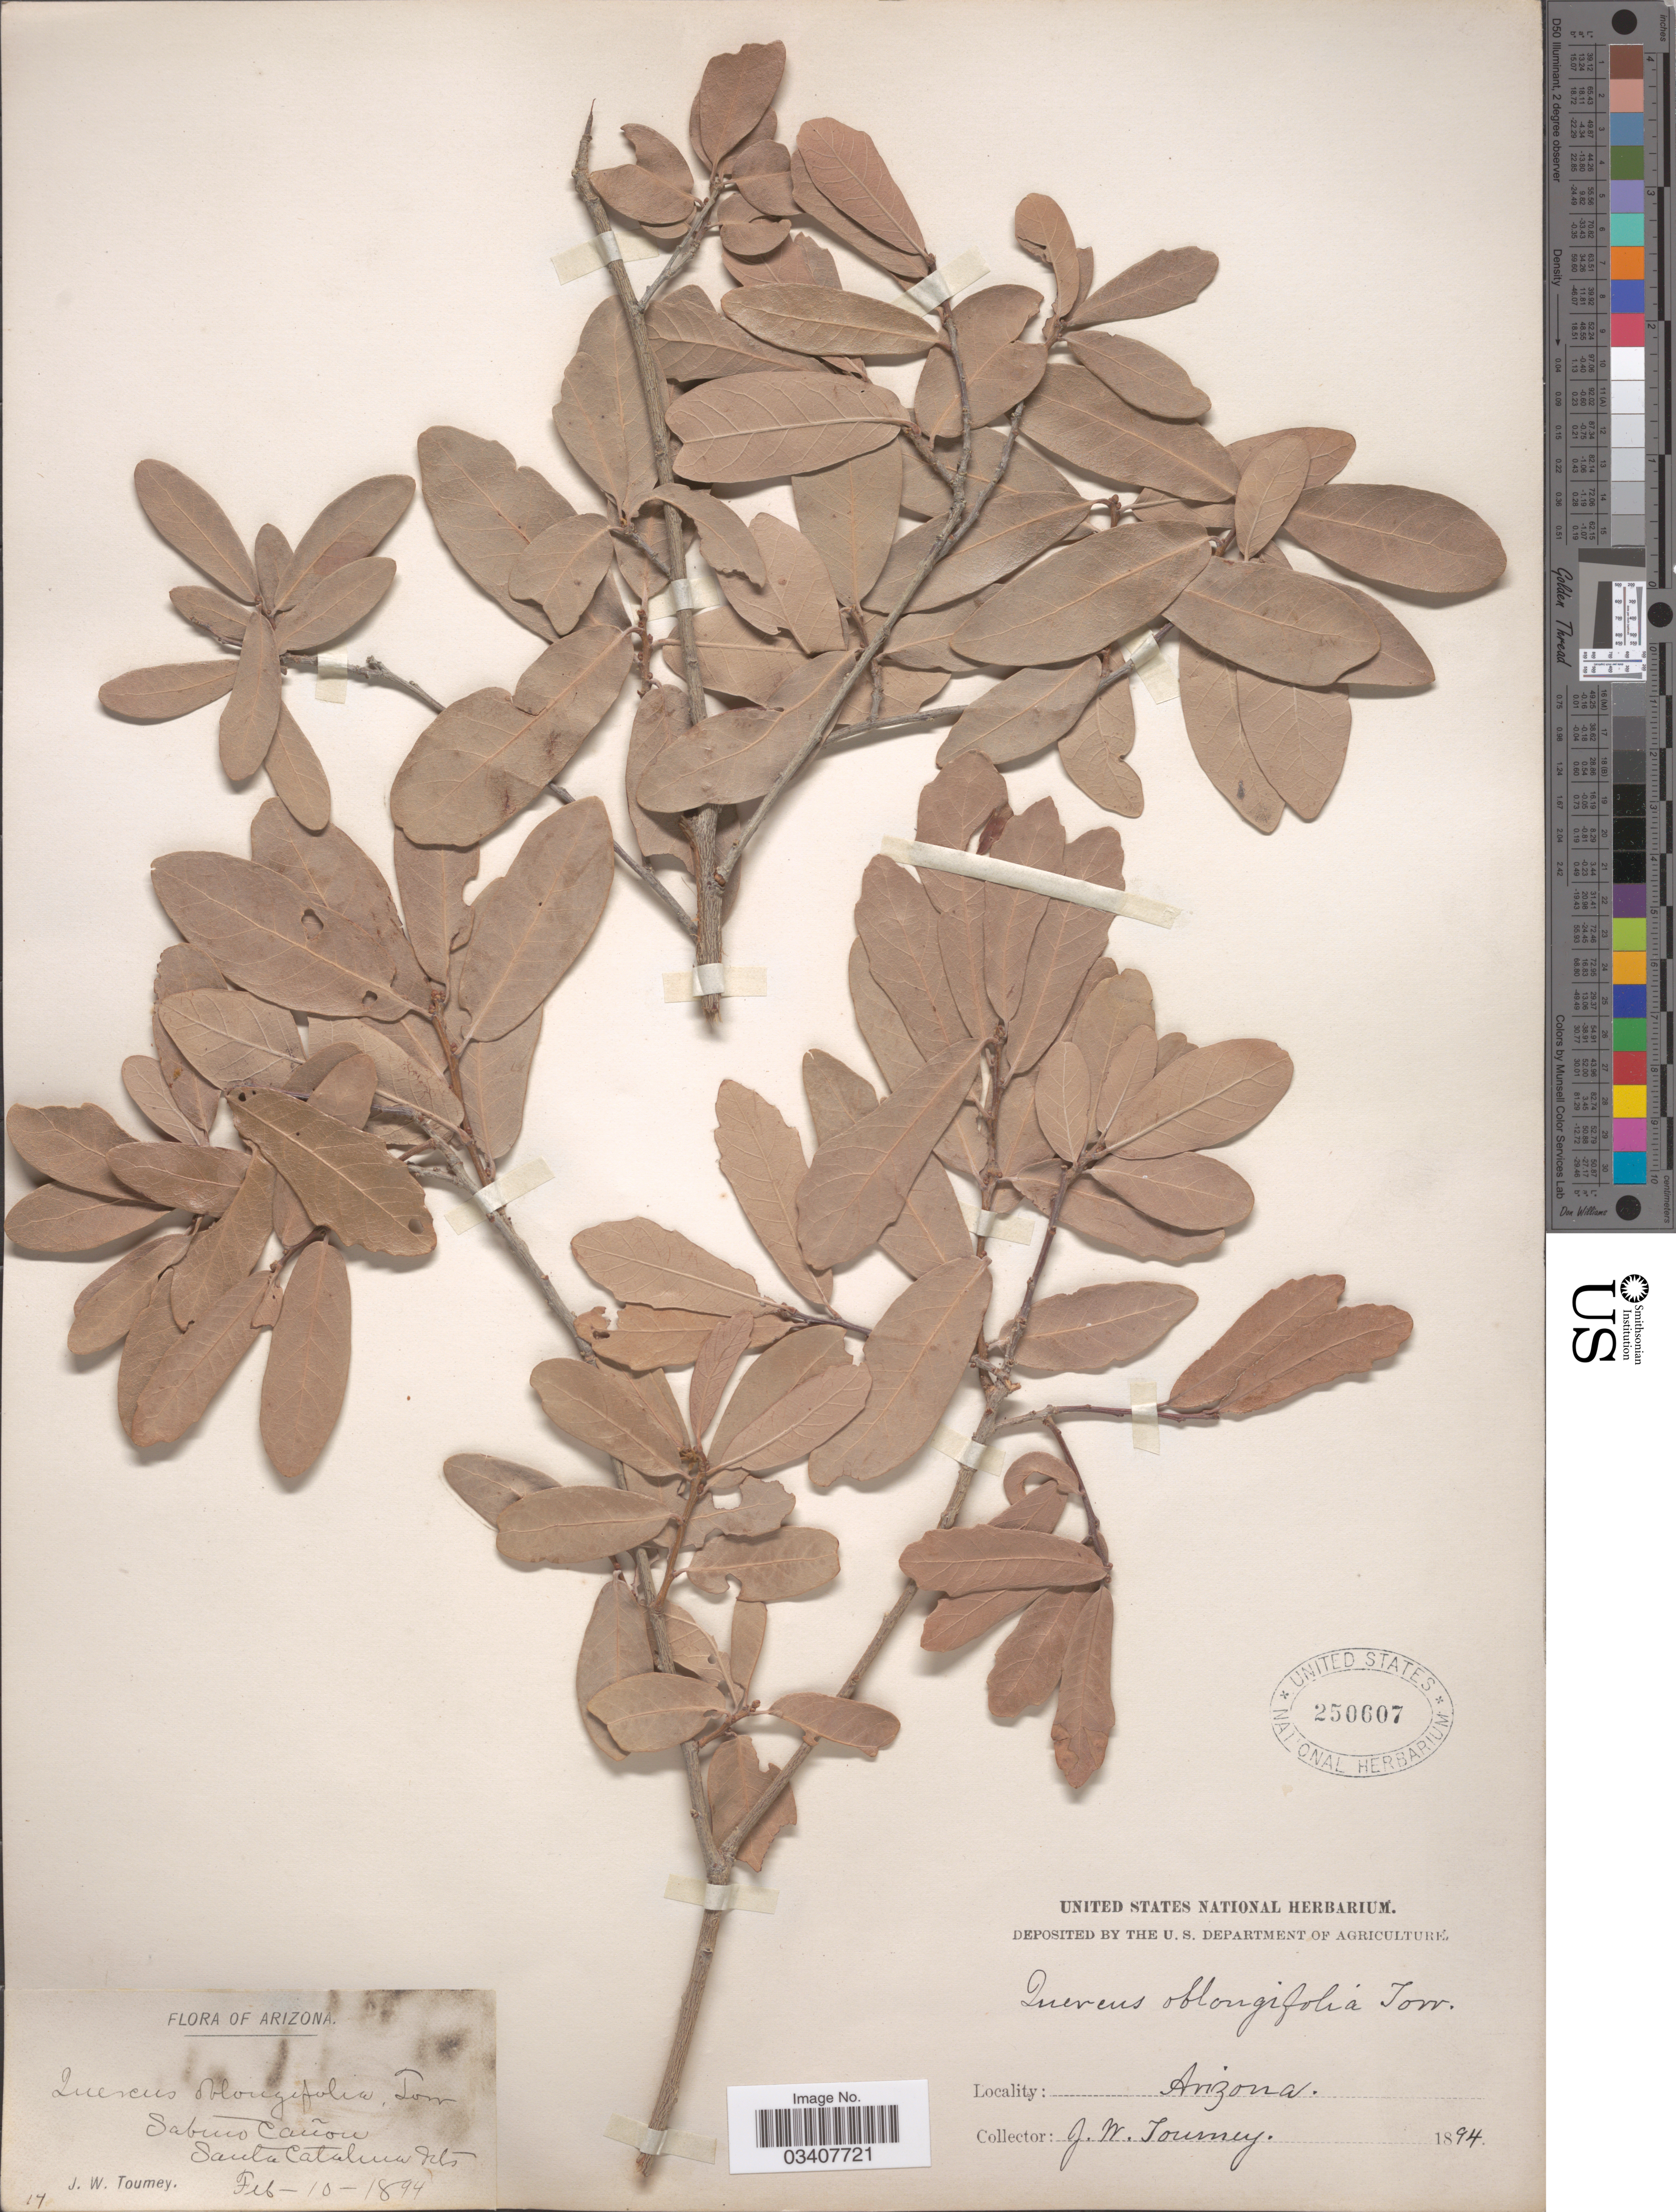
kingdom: Plantae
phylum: Tracheophyta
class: Magnoliopsida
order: Fagales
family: Fagaceae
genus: Quercus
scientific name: Quercus oblongifolia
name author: Torr.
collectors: J. W. Toumey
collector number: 19*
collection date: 1894-02-10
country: United States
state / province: Arizona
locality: Sabino Cañon. Santa Catalina Mts.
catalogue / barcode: US 250607